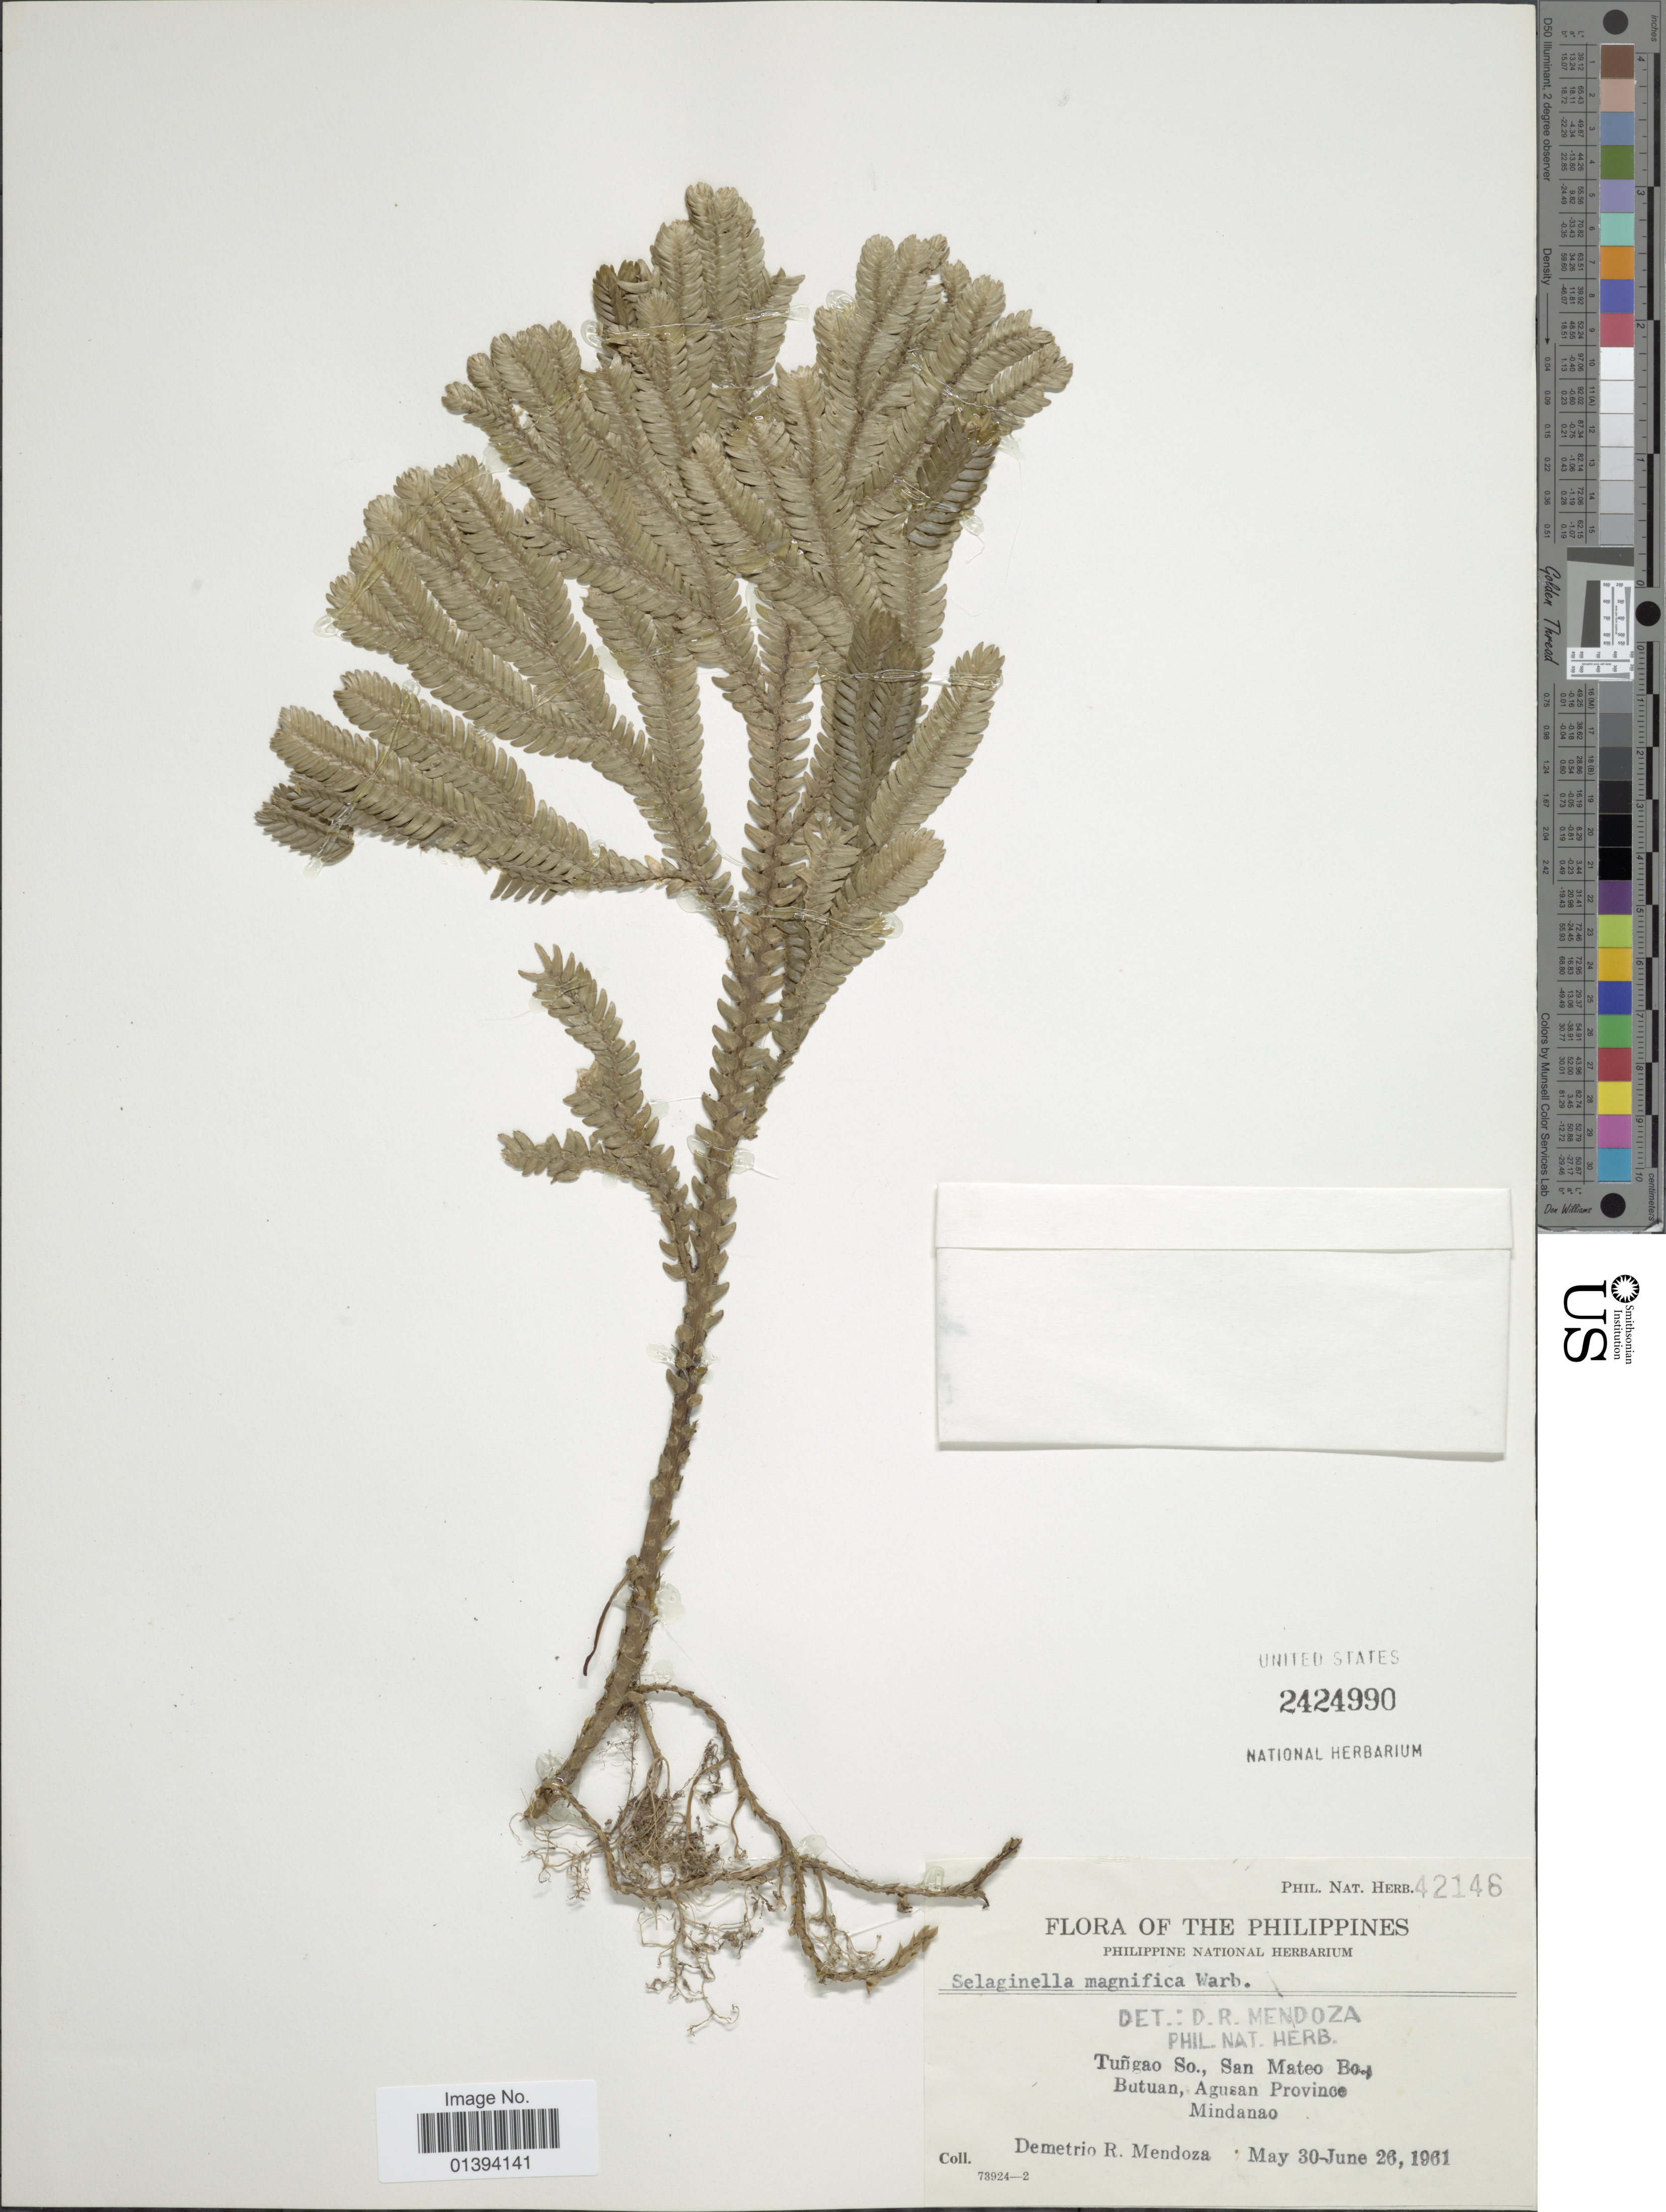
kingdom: Plantae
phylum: Tracheophyta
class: Lycopodiopsida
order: Selaginellales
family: Selaginellaceae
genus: Selaginella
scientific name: Selaginella magnifica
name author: Warb.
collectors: D. Mendoza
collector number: Phil. Nat. Herb. 42146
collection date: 1961-05-30/1961-06-26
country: Philippines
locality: Tungao So., San Mateo Bo., Butuan, Aguasan Province Mindanao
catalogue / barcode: US 2424990